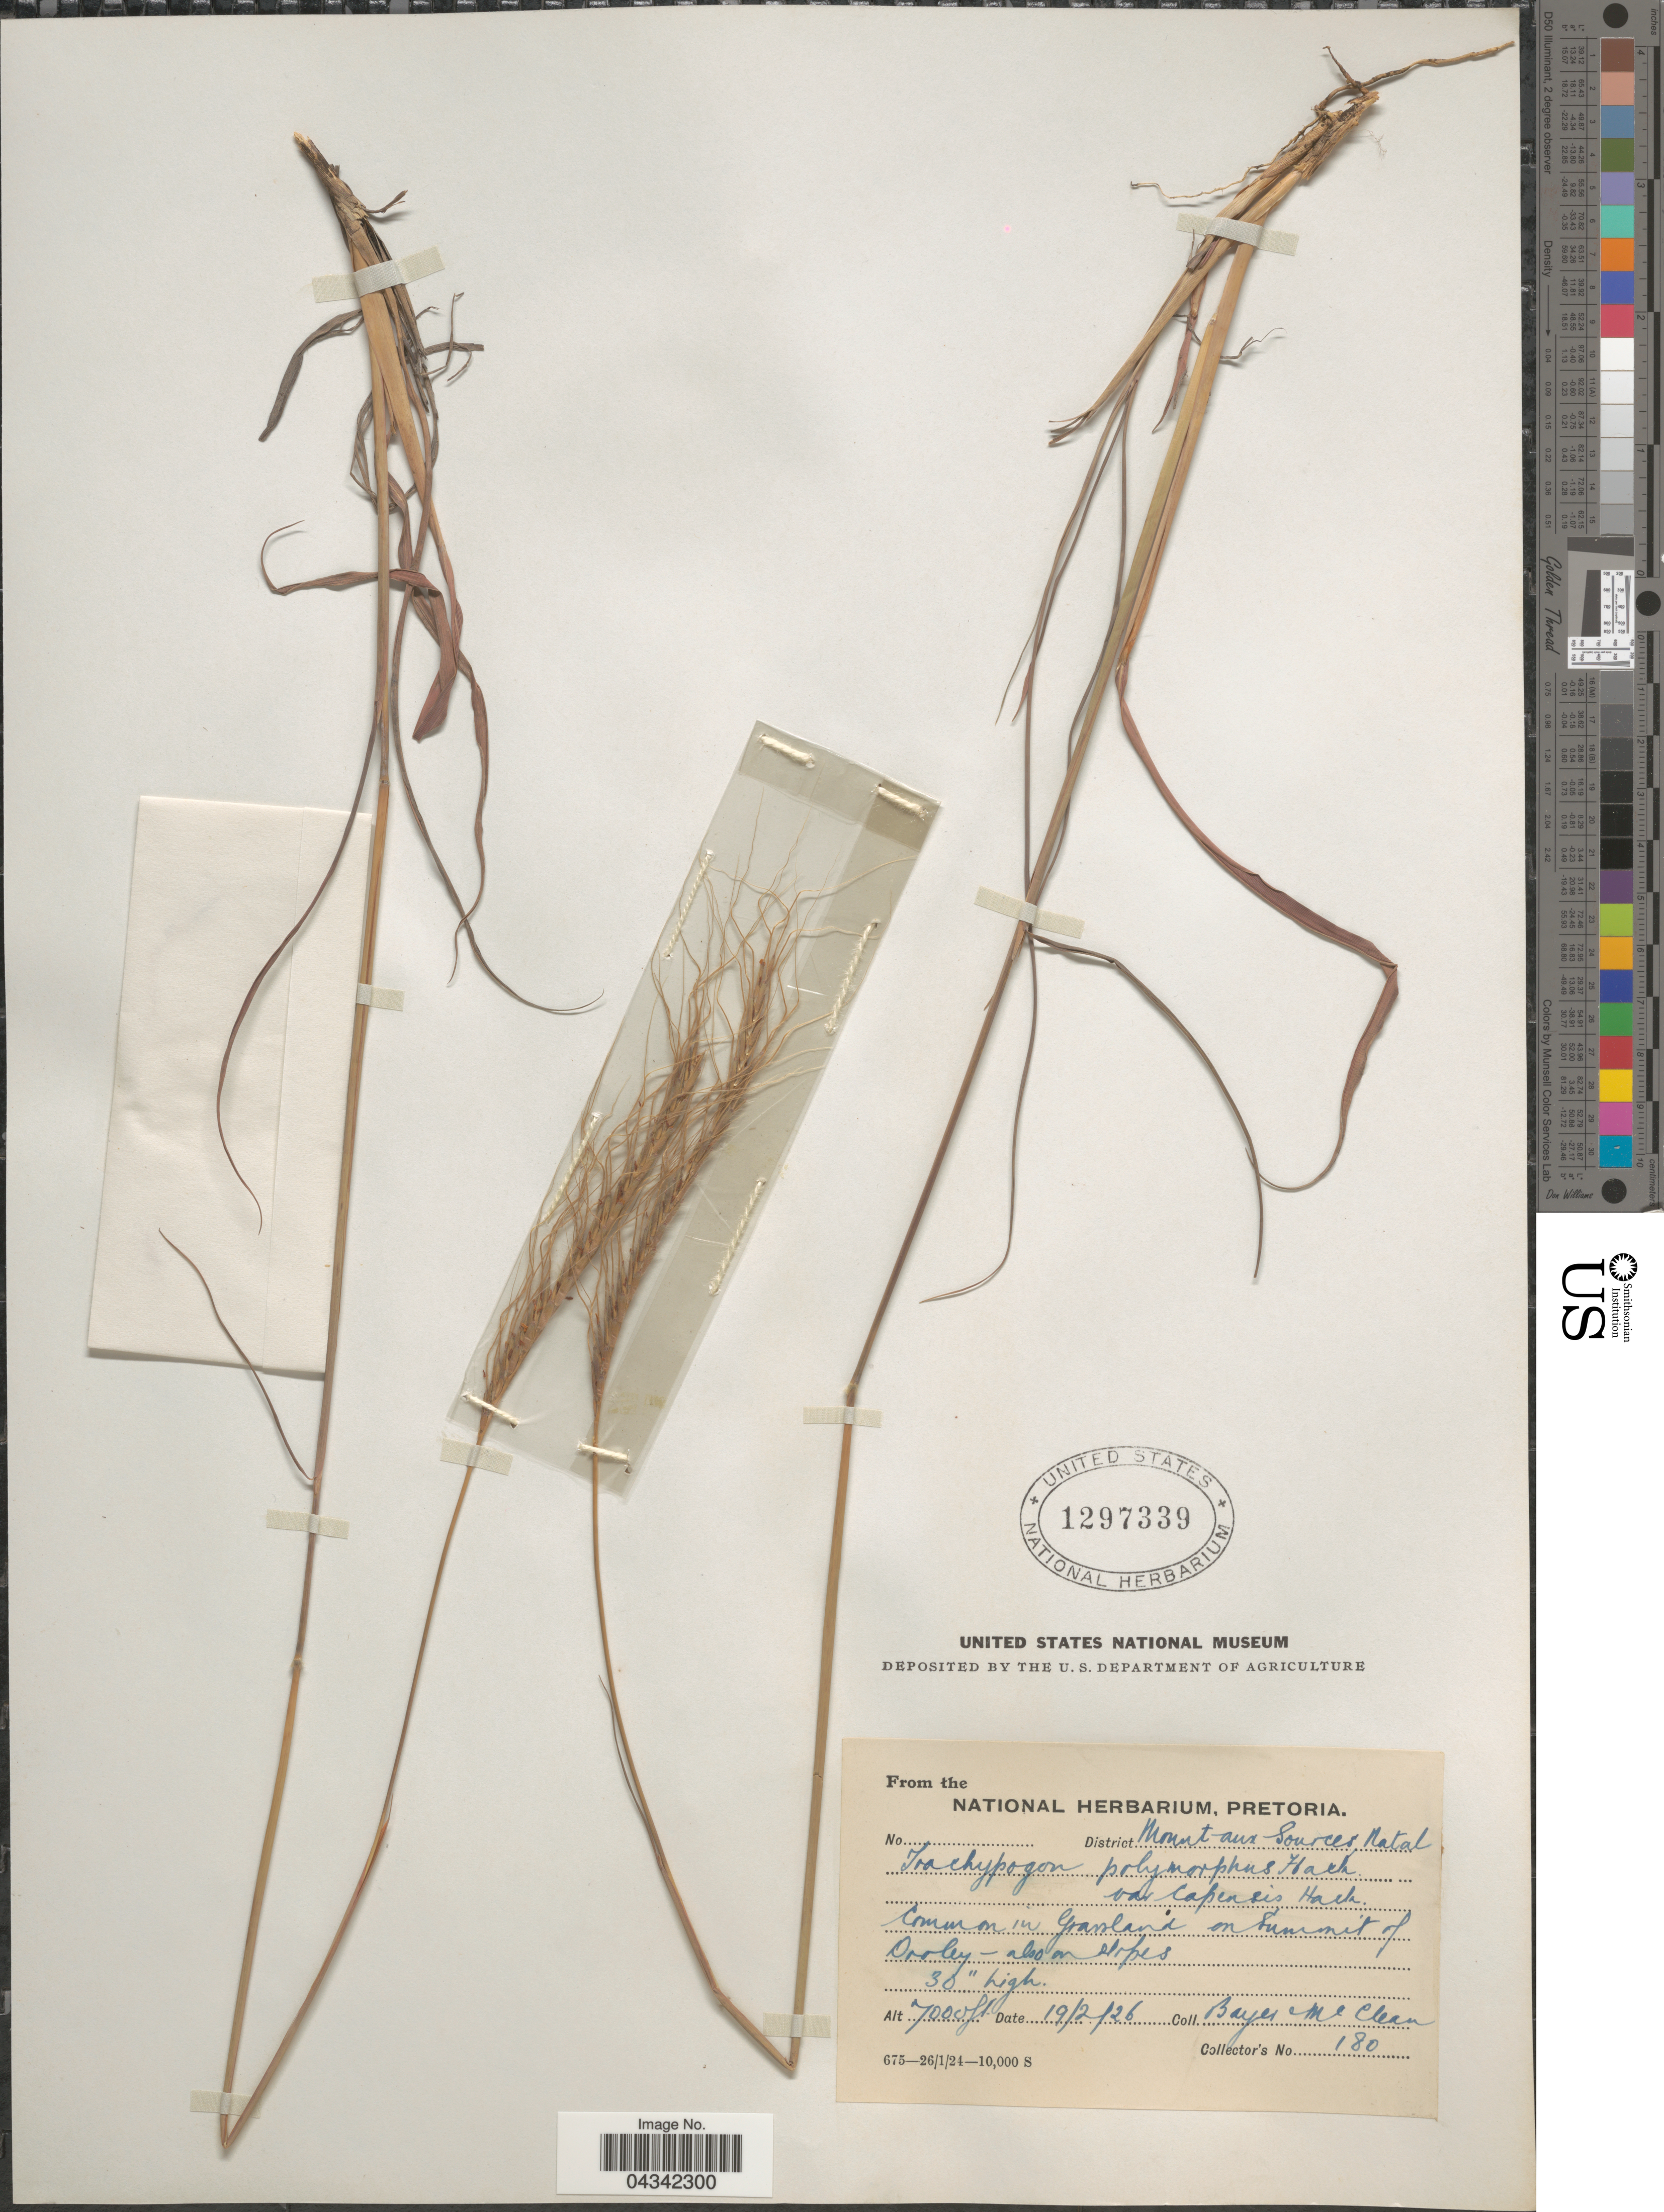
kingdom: Plantae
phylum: Tracheophyta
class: Liliopsida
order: Poales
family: Poaceae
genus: Trachypogon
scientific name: Trachypogon spicatus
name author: (L. f.) Kuntze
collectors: Bayer & McClean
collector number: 180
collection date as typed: Transcribed d/m/y: 19/2/26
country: South Africa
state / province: KwaZulu-Natal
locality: District Mount aux Sources Natal. Common in grassland on summit of Droley-also on slopes.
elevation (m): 2134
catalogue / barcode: US 1297339